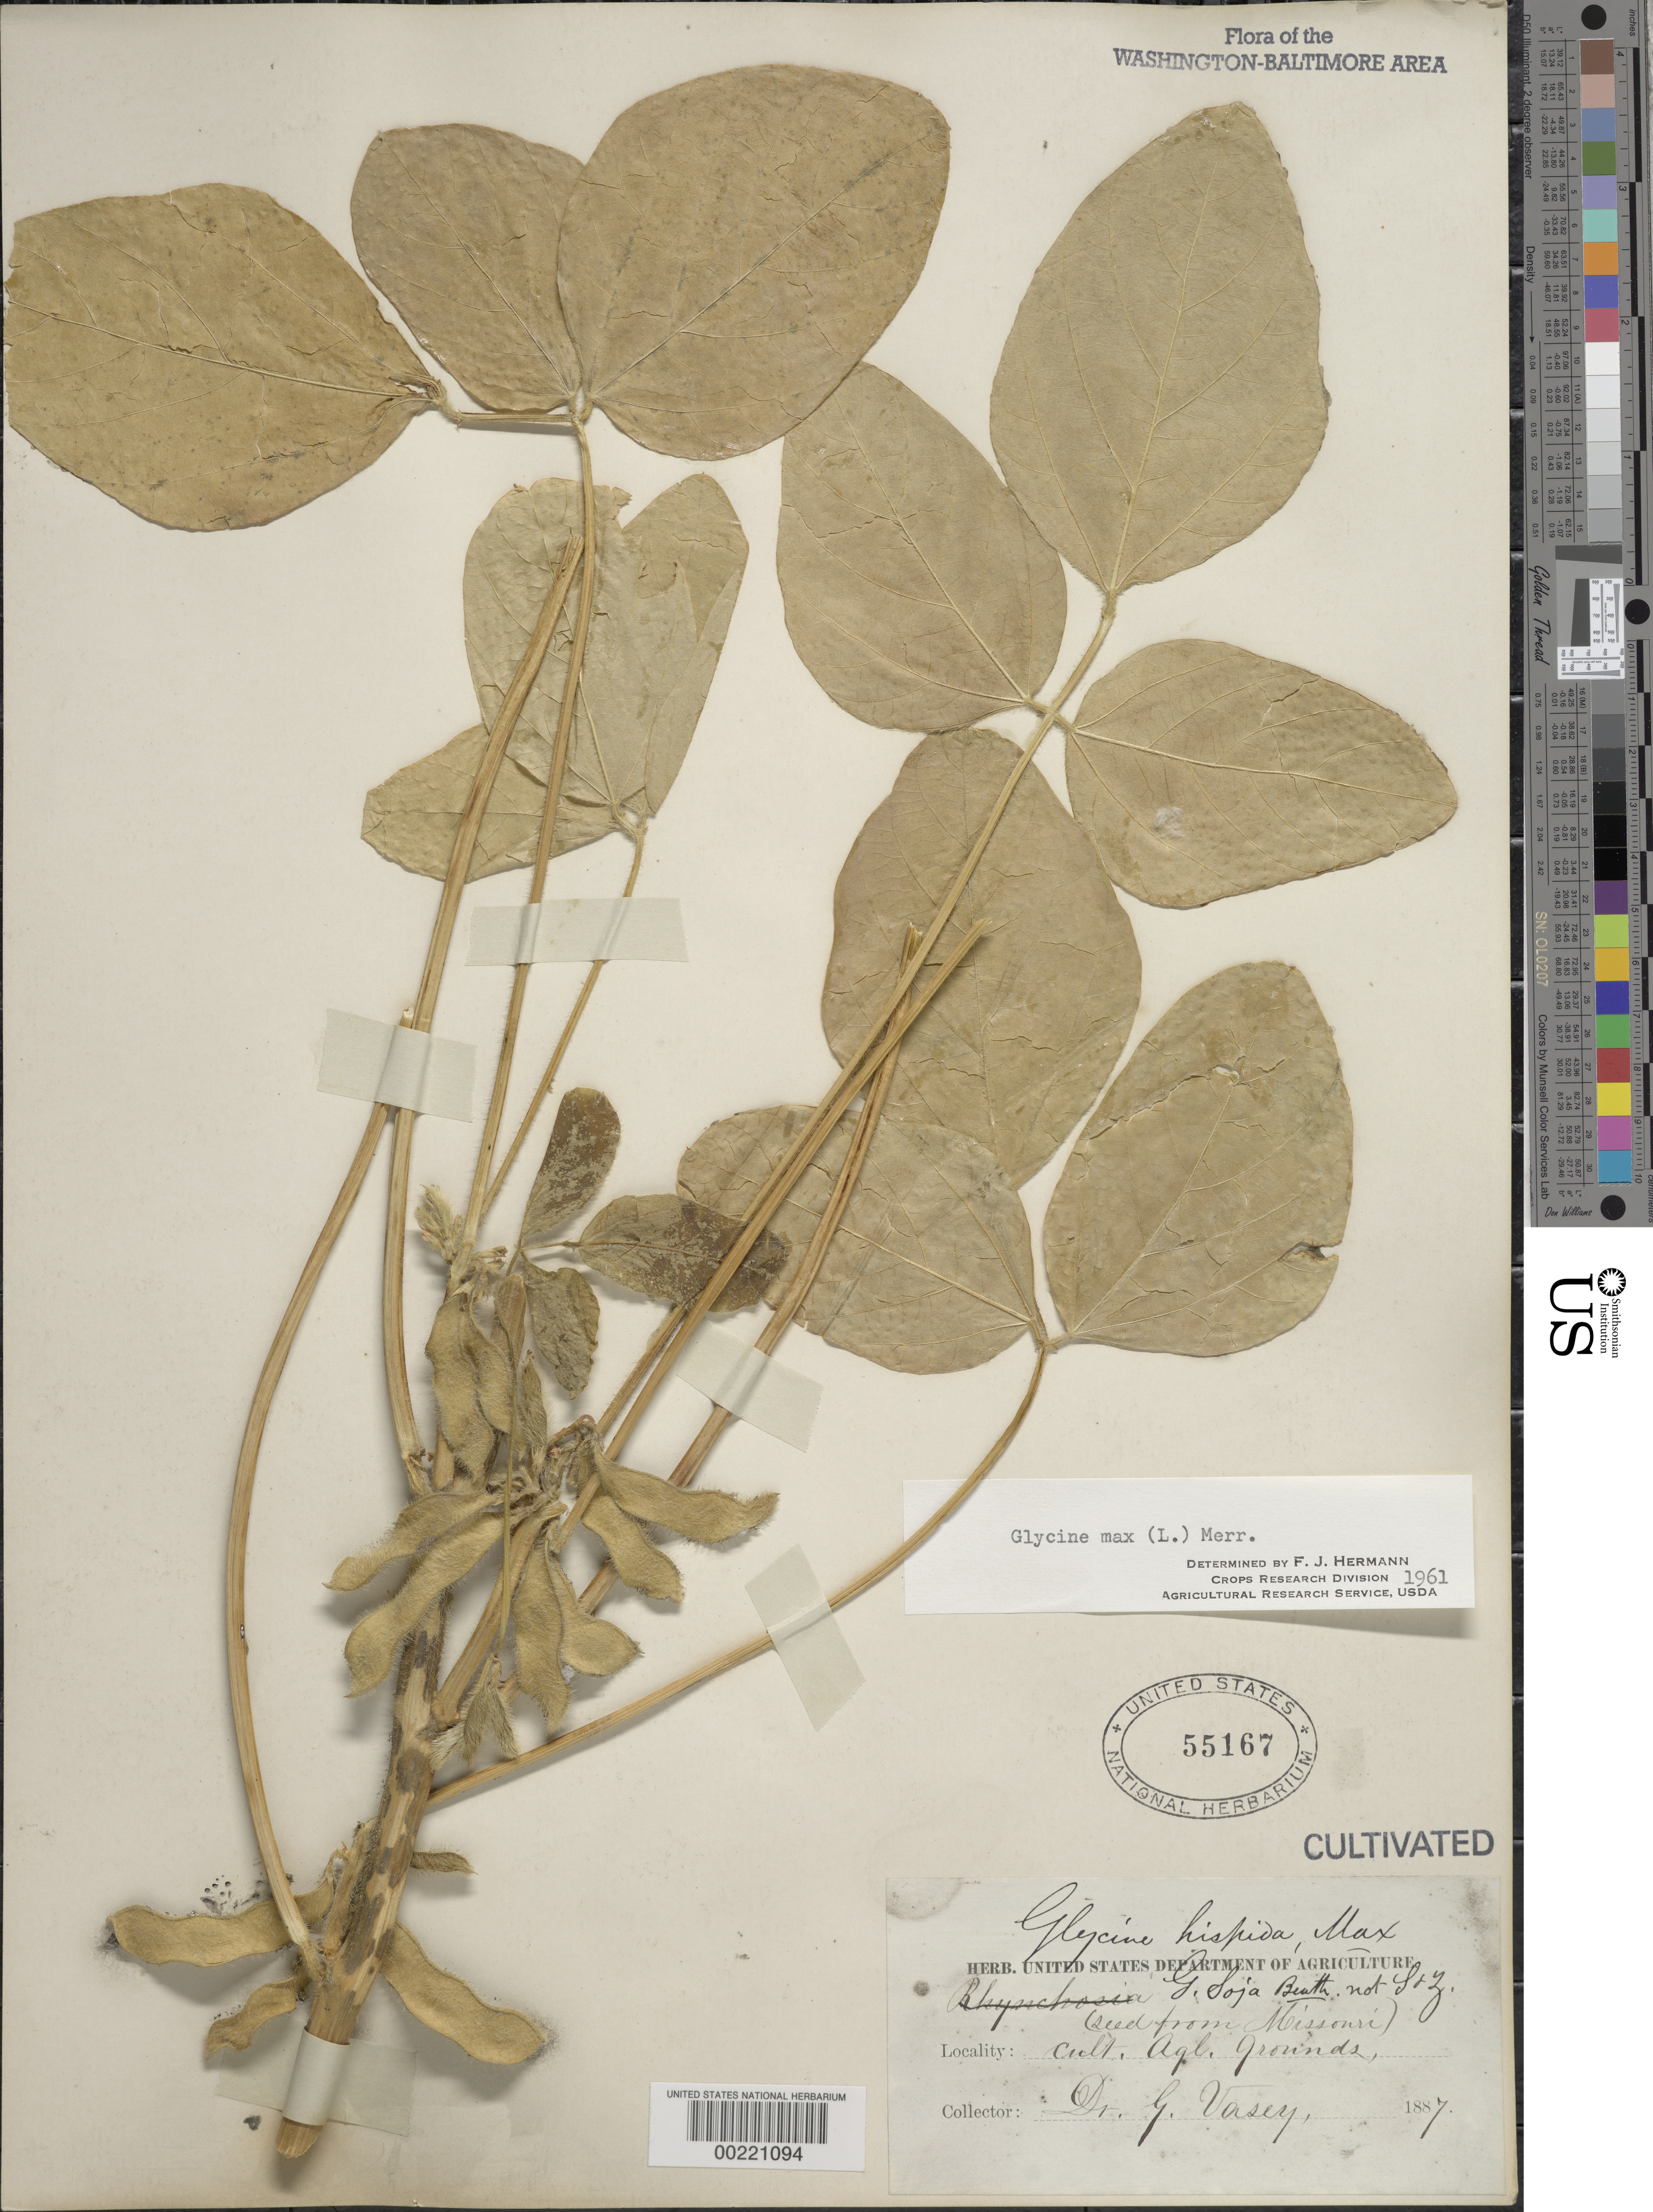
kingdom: Plantae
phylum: Tracheophyta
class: Magnoliopsida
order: Fabales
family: Fabaceae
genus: Glycine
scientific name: Glycine max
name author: (L.) Merr.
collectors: G. R. Vasey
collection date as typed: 1887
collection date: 1887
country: United States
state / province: District of Columbia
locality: Department of Agriculture Grounds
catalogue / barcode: US 55167